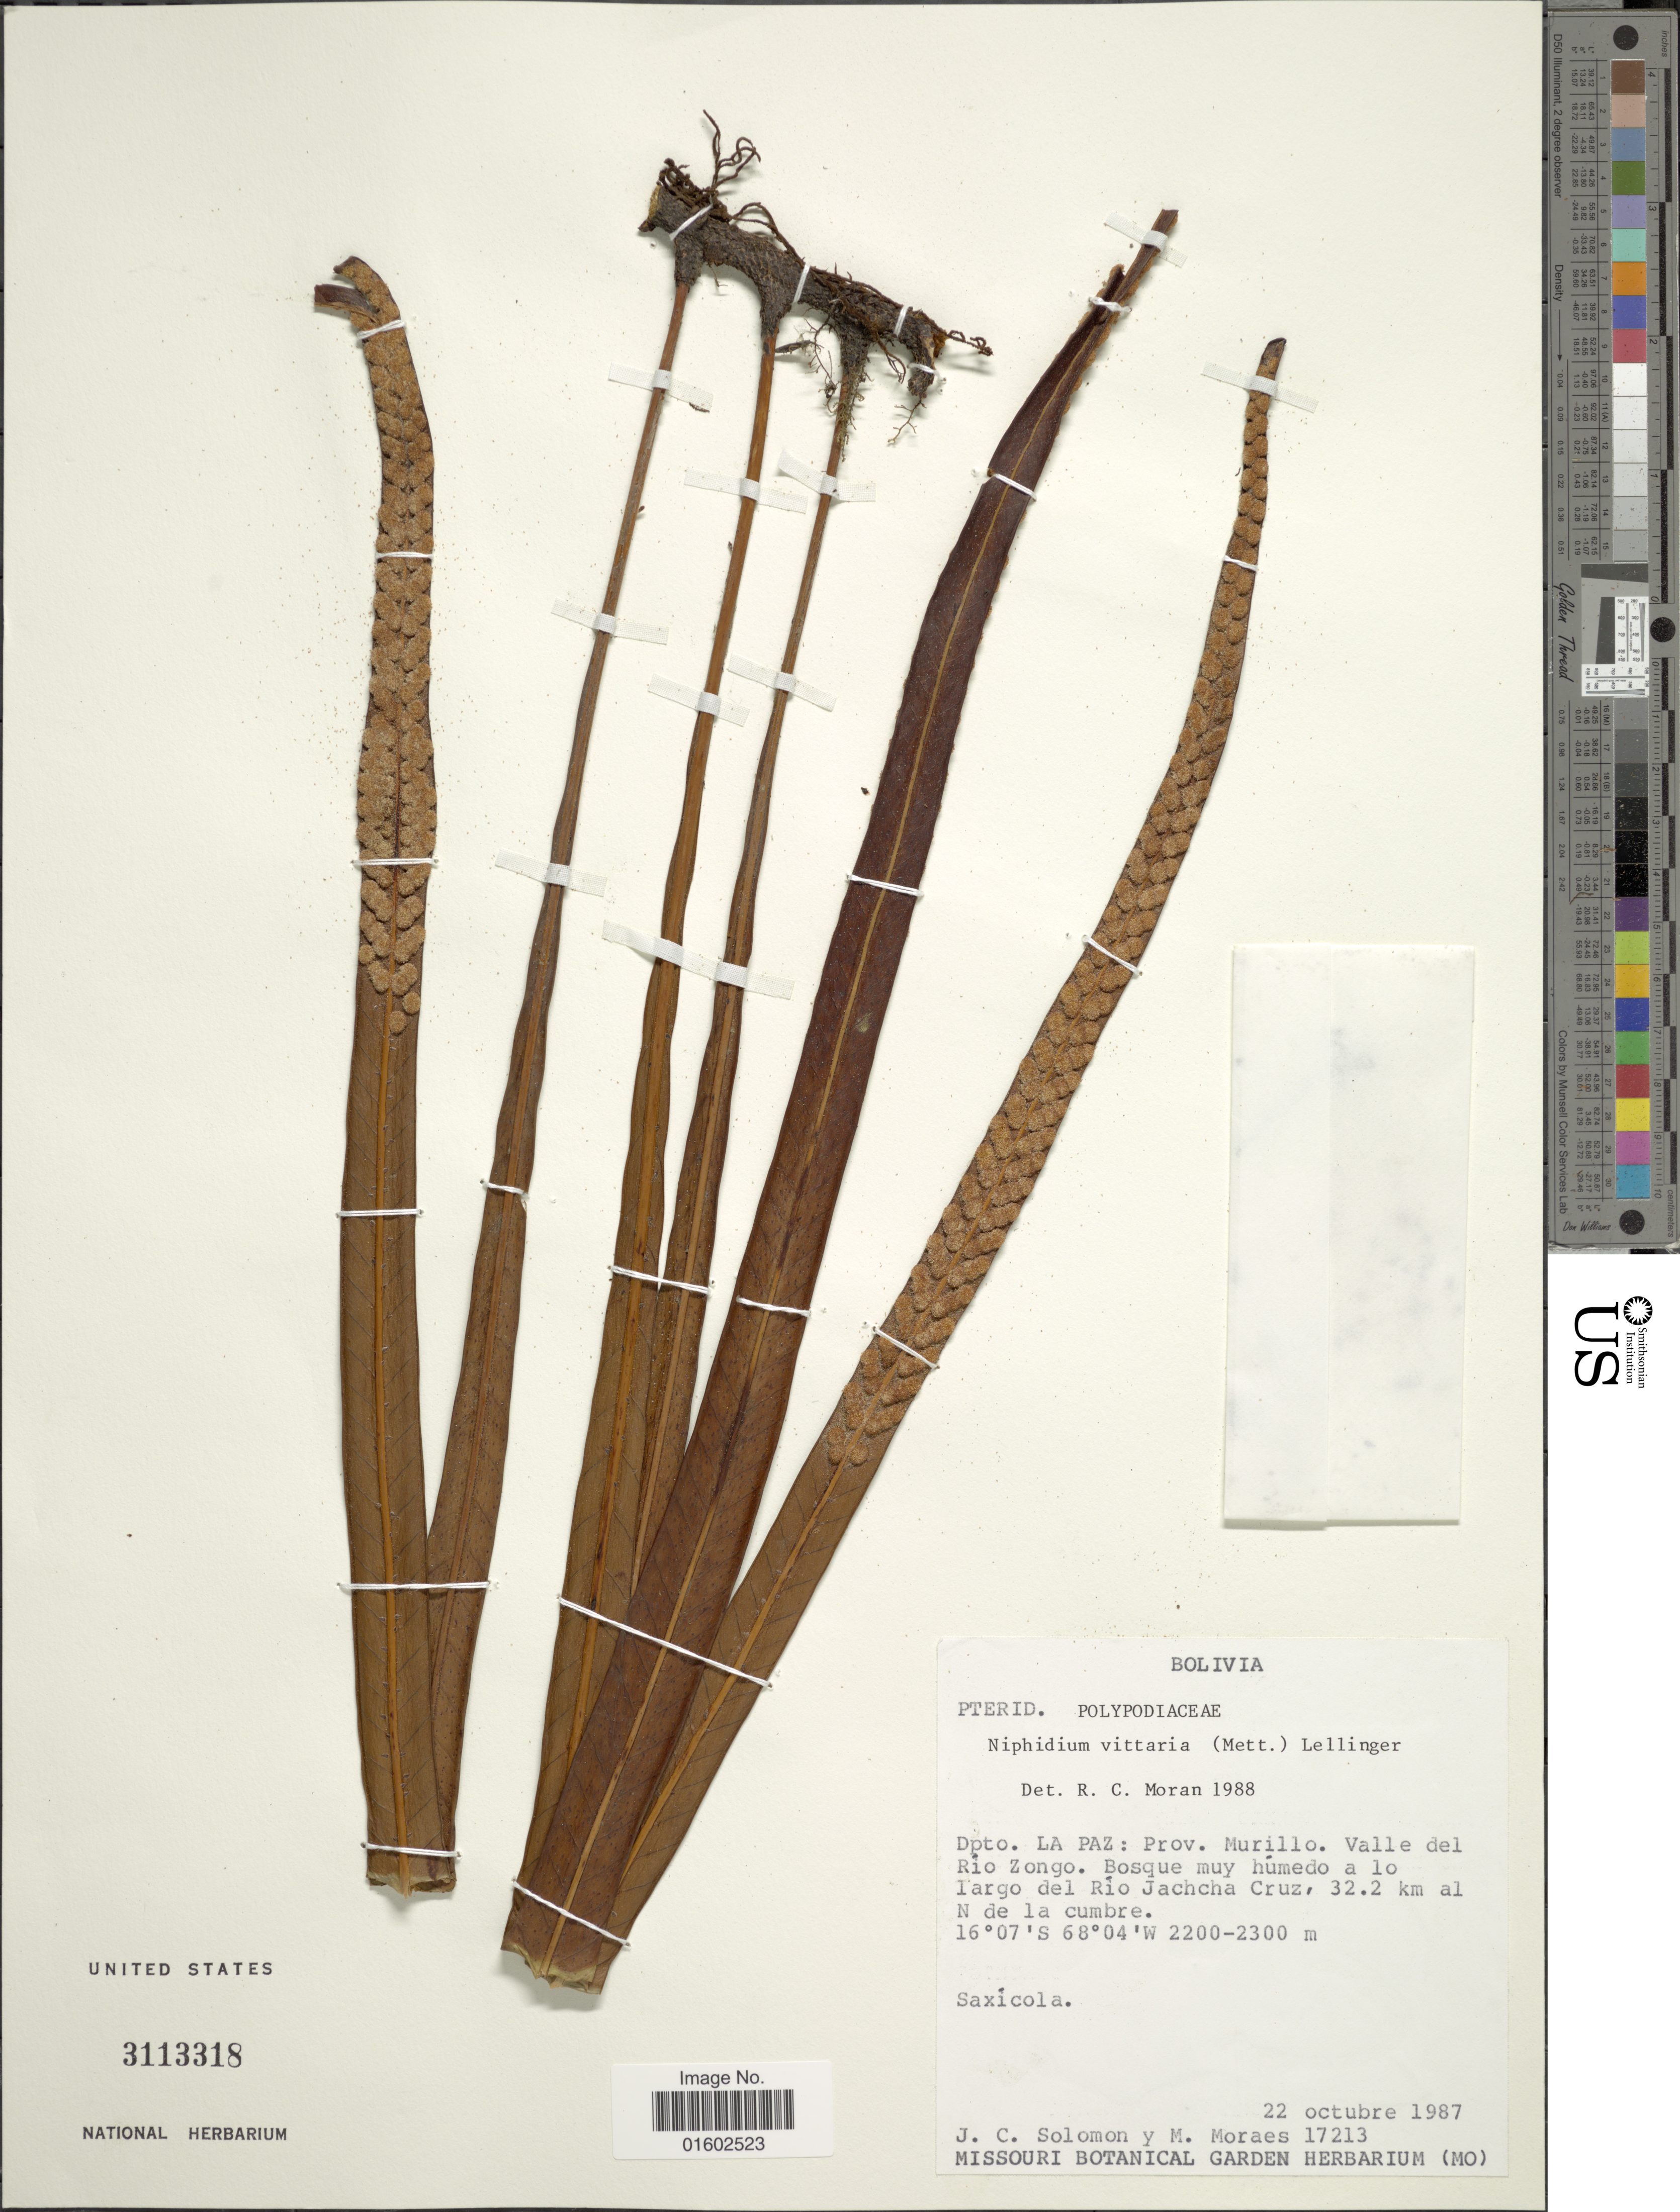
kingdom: Plantae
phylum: Tracheophyta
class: Polypodiopsida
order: Polypodiales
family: Polypodiaceae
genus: Niphidium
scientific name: Niphidium vittaria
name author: (Mett.) Lellinger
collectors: J. C. Solomon & M. Moraes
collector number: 17213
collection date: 1987-10-11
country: Bolivia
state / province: La Paz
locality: Dpto. La Paz: Prov. Murillo, Valle del Rio Zongo, Bosque muy humedo a lo largo del Rio Jachcha Cruz, 32.2 km al N de la cumbre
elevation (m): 2200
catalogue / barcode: US 3113318